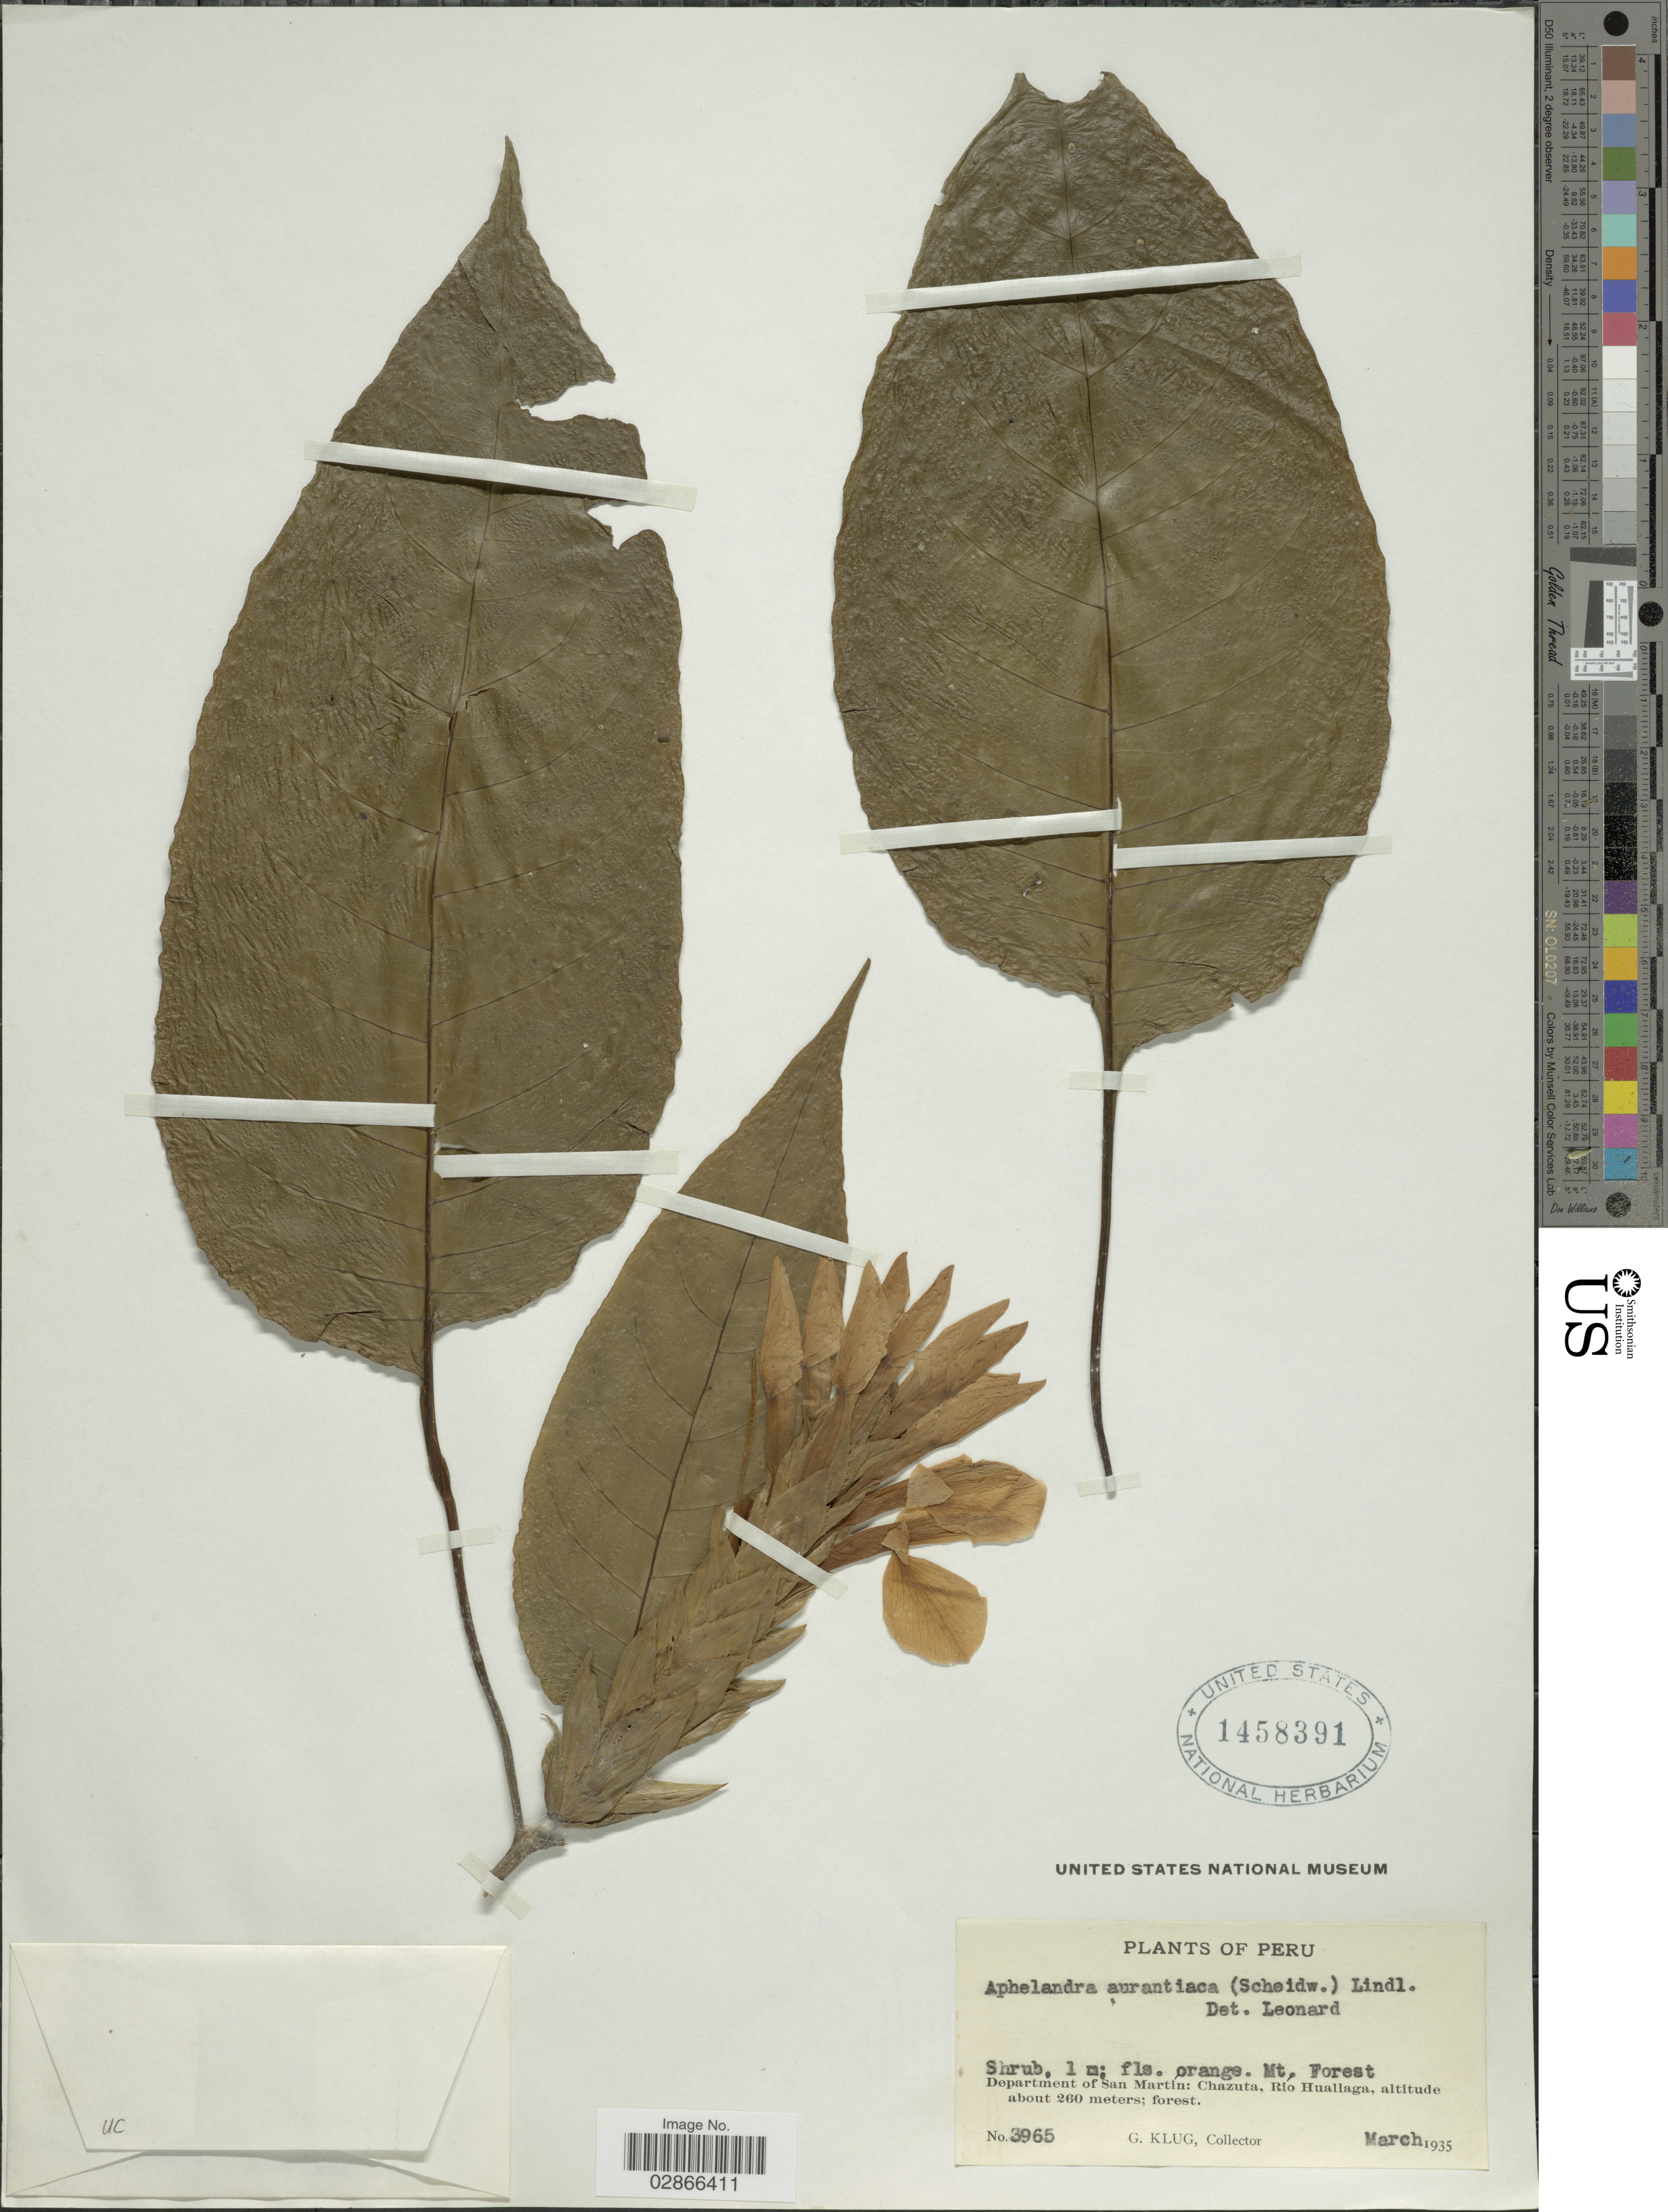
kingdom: Plantae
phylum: Tracheophyta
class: Magnoliopsida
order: Lamiales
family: Acanthaceae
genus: Aphelandra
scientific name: Aphelandra aurantiaca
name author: (Scheidw.) Lindl.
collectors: G. Klug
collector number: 3965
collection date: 1935-03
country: Peru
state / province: San Martín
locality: Department of San Martín: Chazuta, Río Huallaga.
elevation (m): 260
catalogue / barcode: US 1458391